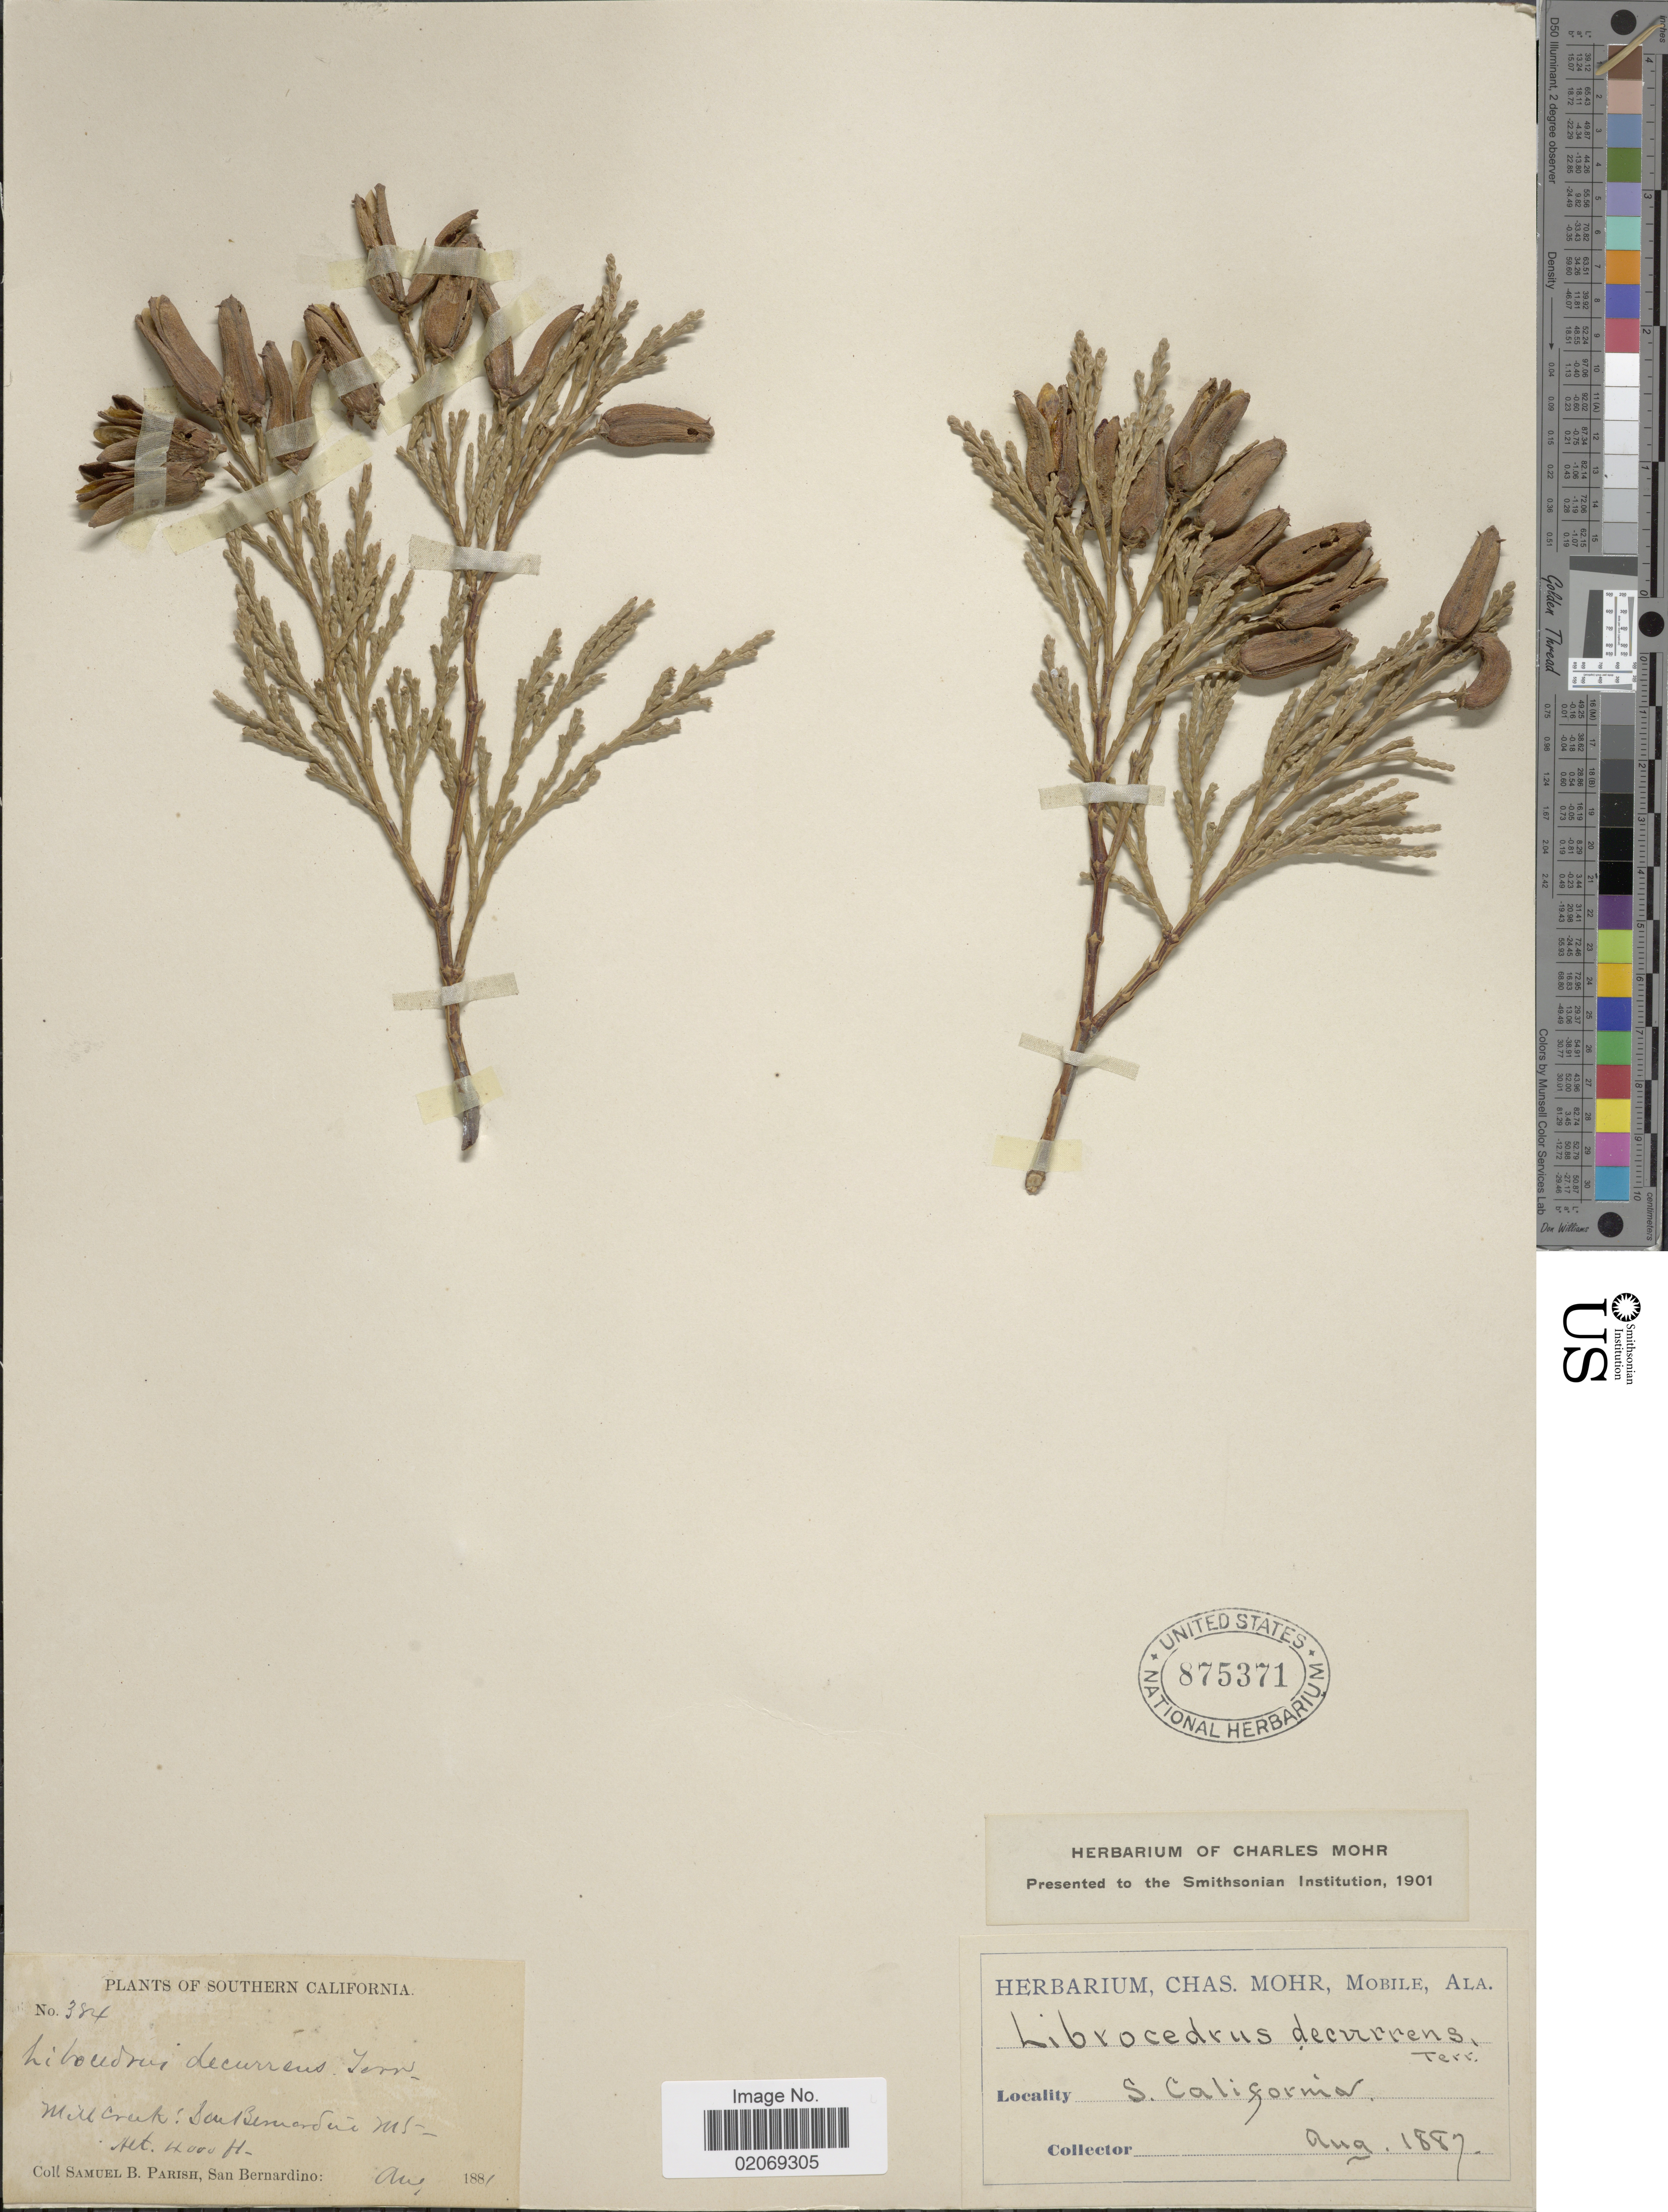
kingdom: Plantae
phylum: Tracheophyta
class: Pinopsida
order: Pinales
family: Cupressaceae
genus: Libocedrus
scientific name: Libocedrus decurrens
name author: Torr.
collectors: S. B. Parish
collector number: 384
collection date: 1881-08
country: United States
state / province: California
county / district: San Bernardino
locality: Southern California, Mill Creek: San Bernardino Mts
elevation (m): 1219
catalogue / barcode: US 875371